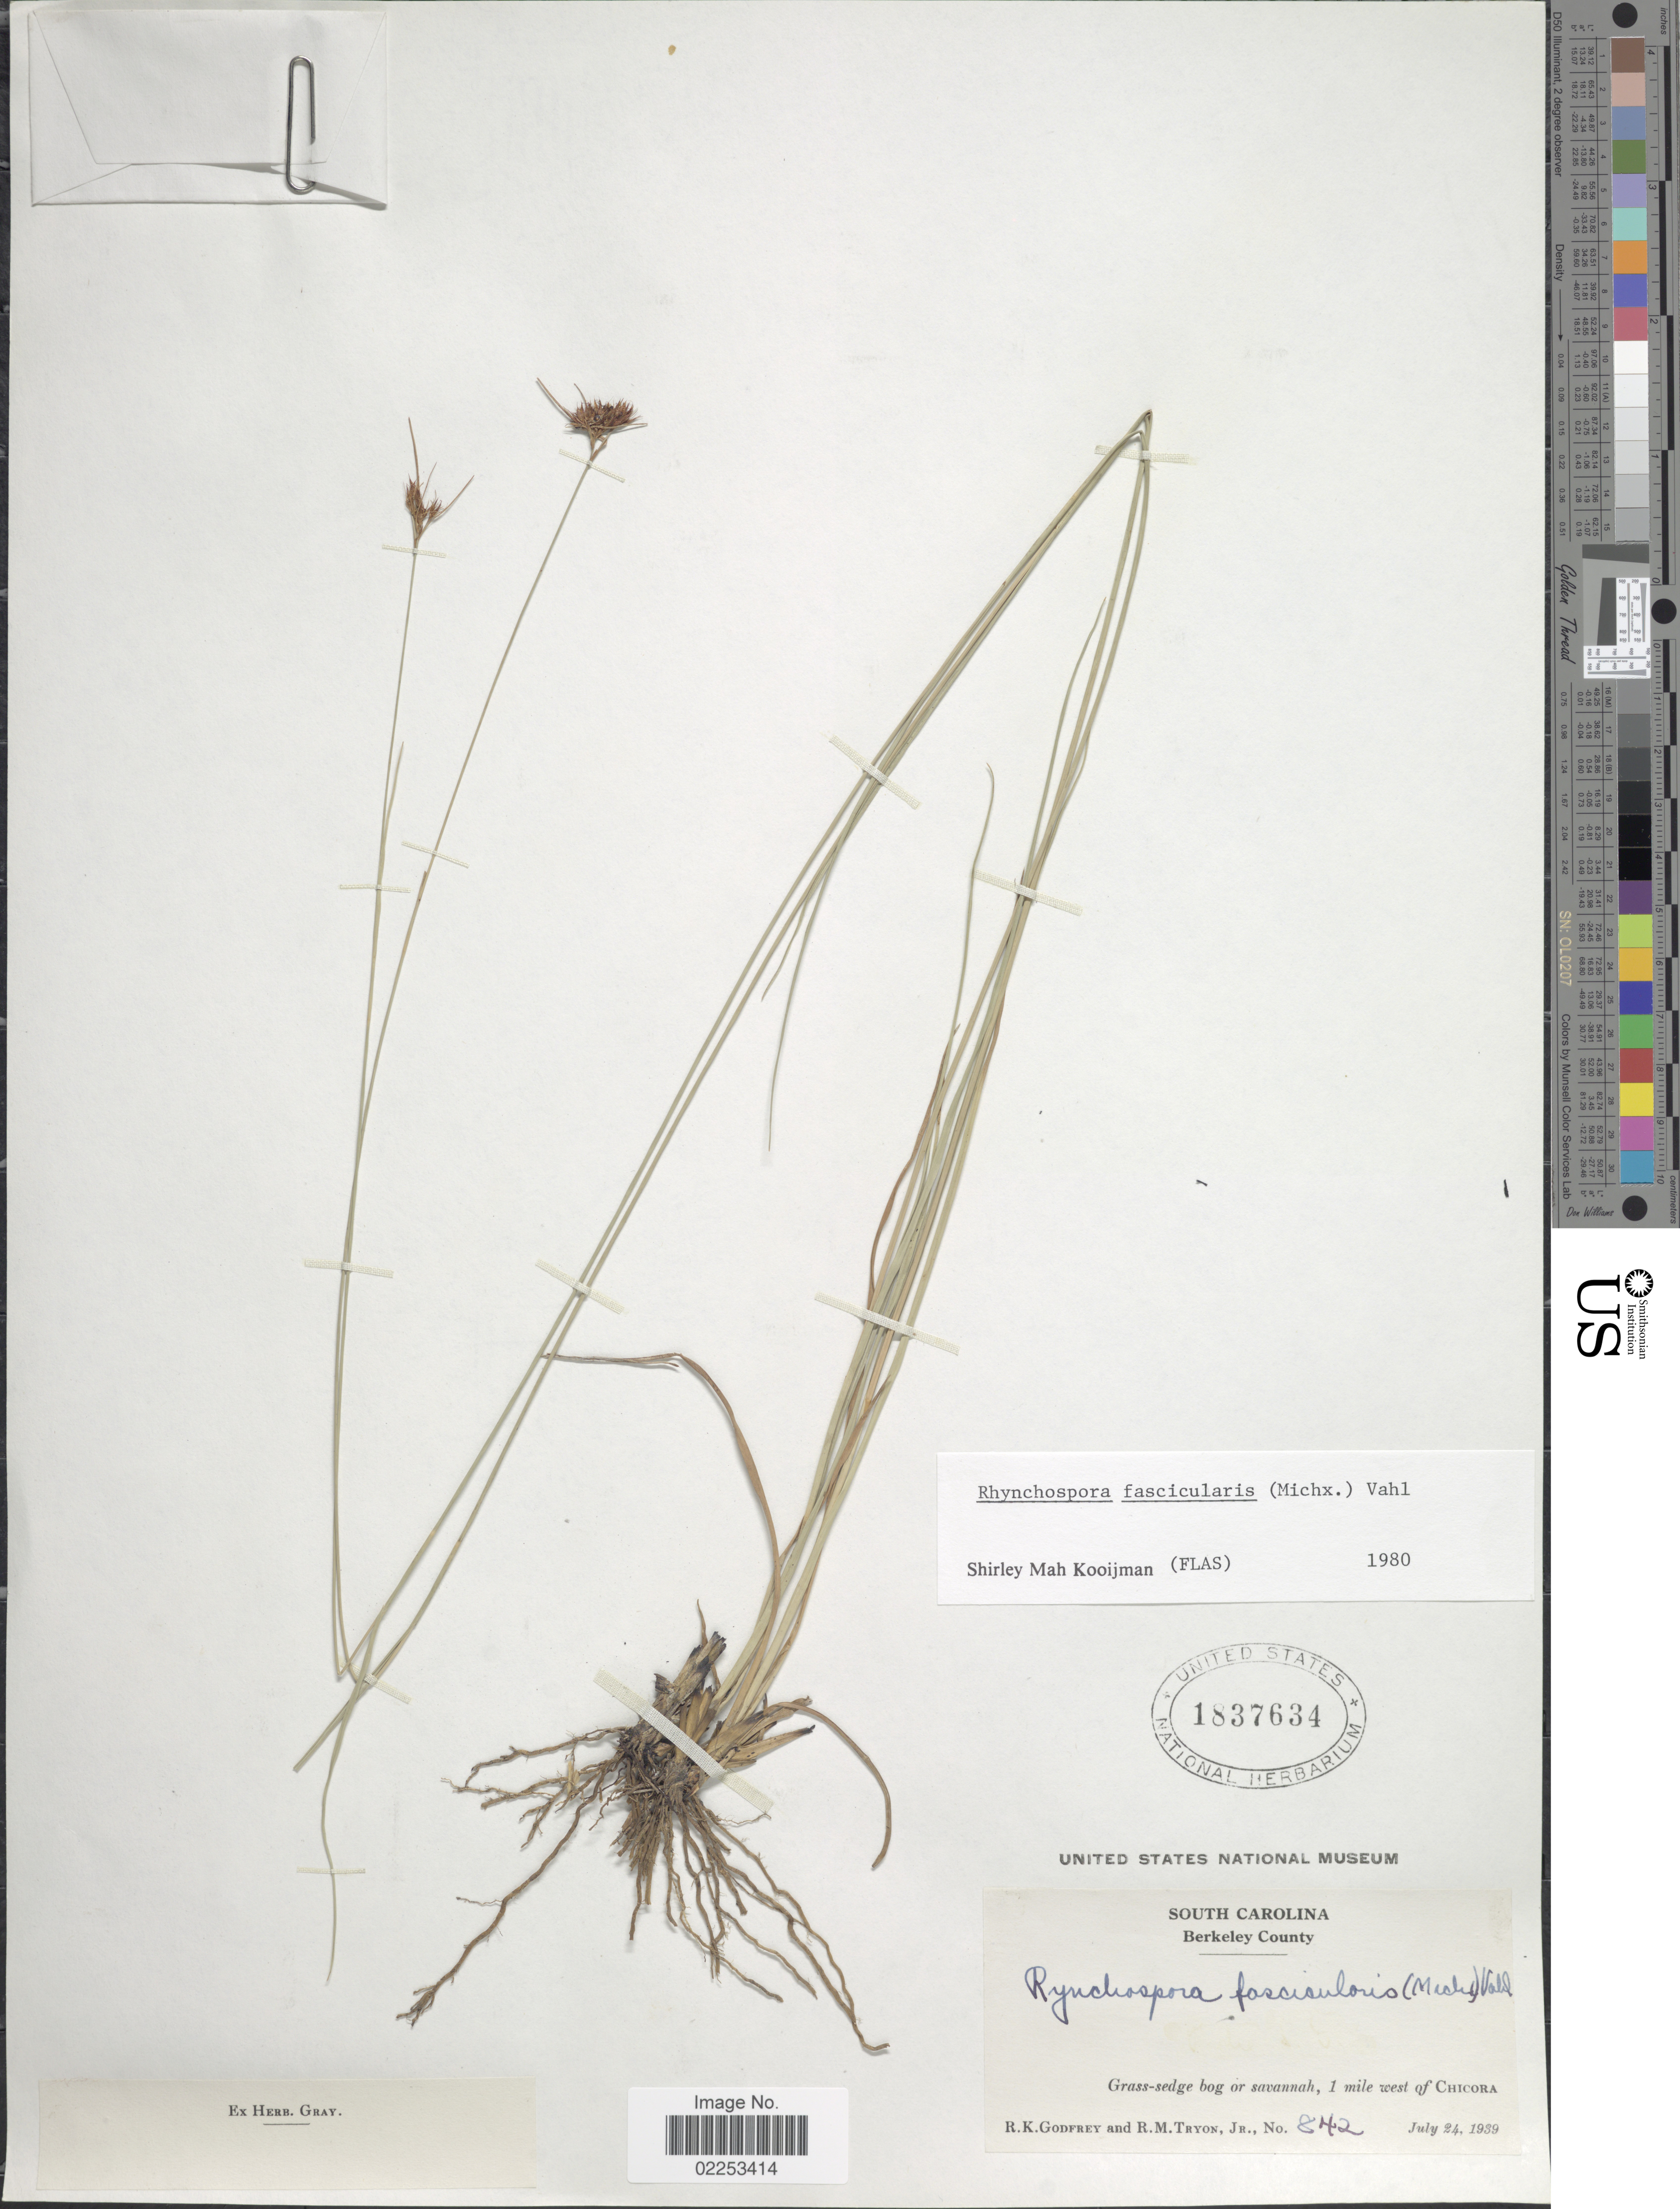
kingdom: Plantae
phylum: Tracheophyta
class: Liliopsida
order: Poales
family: Cyperaceae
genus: Rhynchospora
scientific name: Rhynchospora fascicularis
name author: (Michx.) Vahl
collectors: R. K. Godfrey & R. M. Tryon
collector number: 842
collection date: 1939-07-24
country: United States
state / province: South Carolina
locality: Berkeley County, Grass-sedge bog or savannah, 1 mile west of Chicora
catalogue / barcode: US 1837634